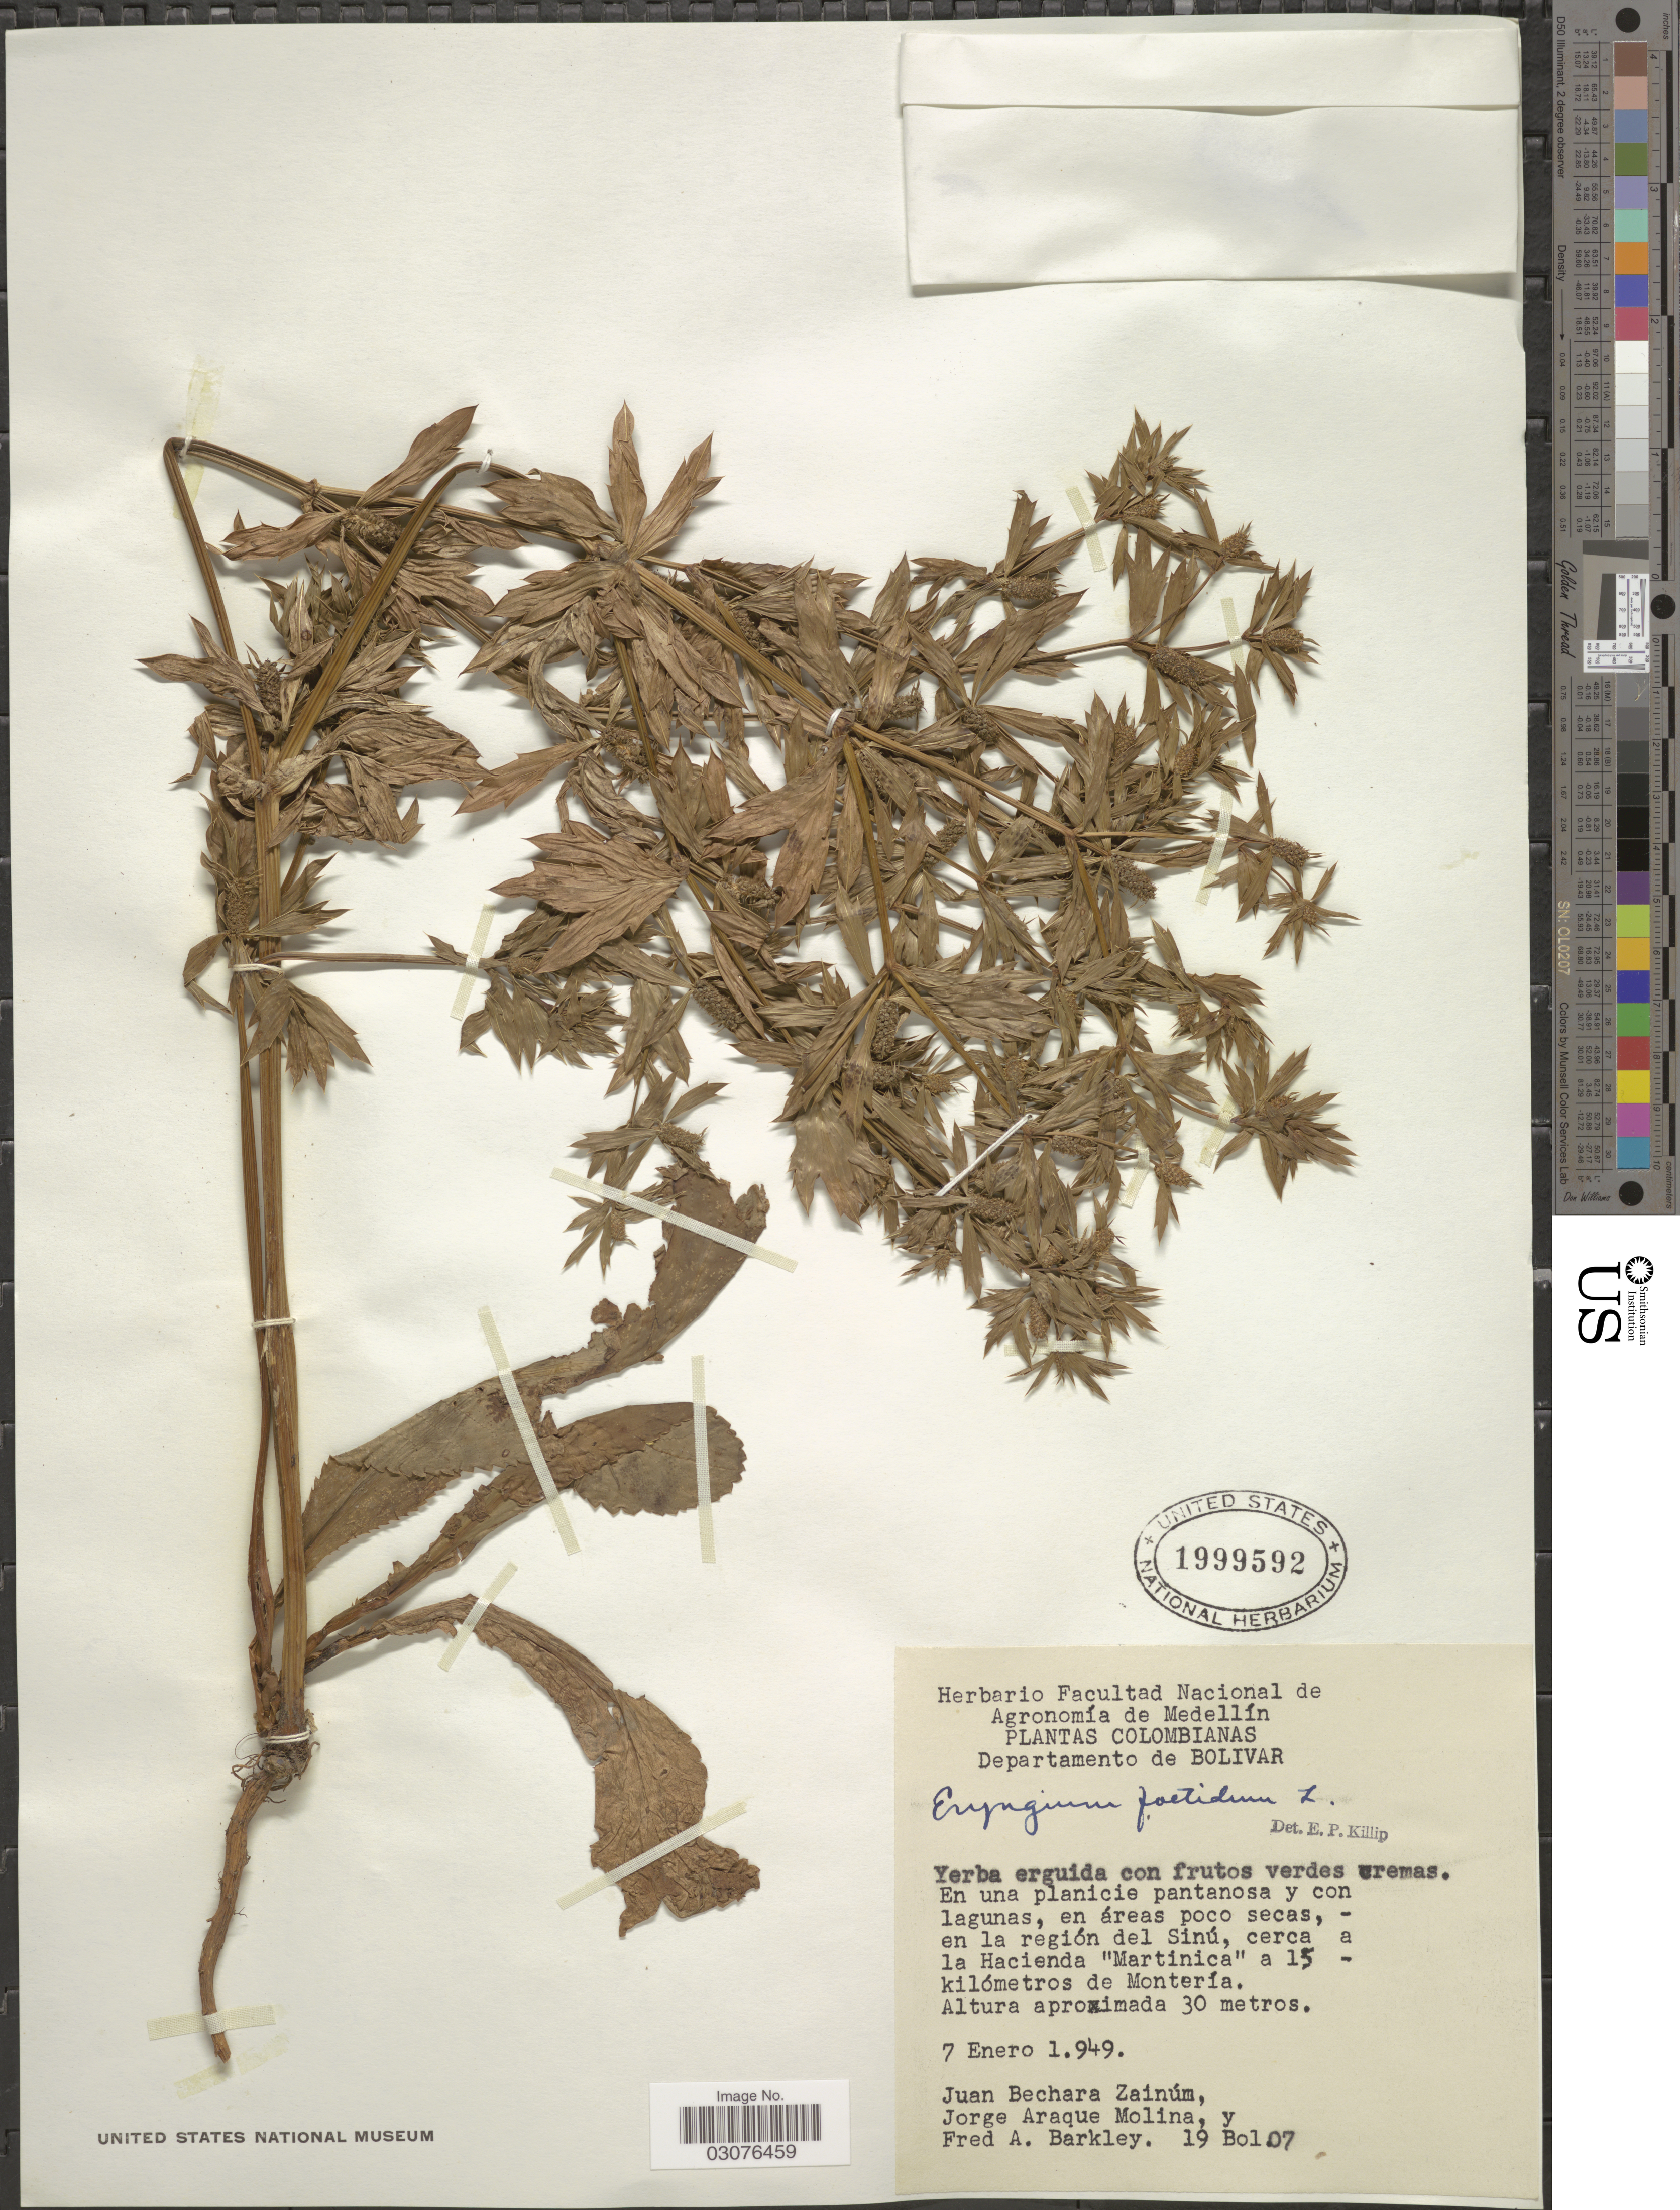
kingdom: Plantae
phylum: Tracheophyta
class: Magnoliopsida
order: Apiales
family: Apiaceae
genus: Eryngium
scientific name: Eryngium foetidum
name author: L.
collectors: J. Zainúm, J. Araque Molina & F. A. Barkley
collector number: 19Bol07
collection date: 1949-01-07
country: Colombia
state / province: Bolívar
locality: Departamento de Bolivar. En la región del Sinú, cerca a la Hacienda "Martinica" a 15 - kilómetros de Montería.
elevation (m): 30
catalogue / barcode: US 1999592